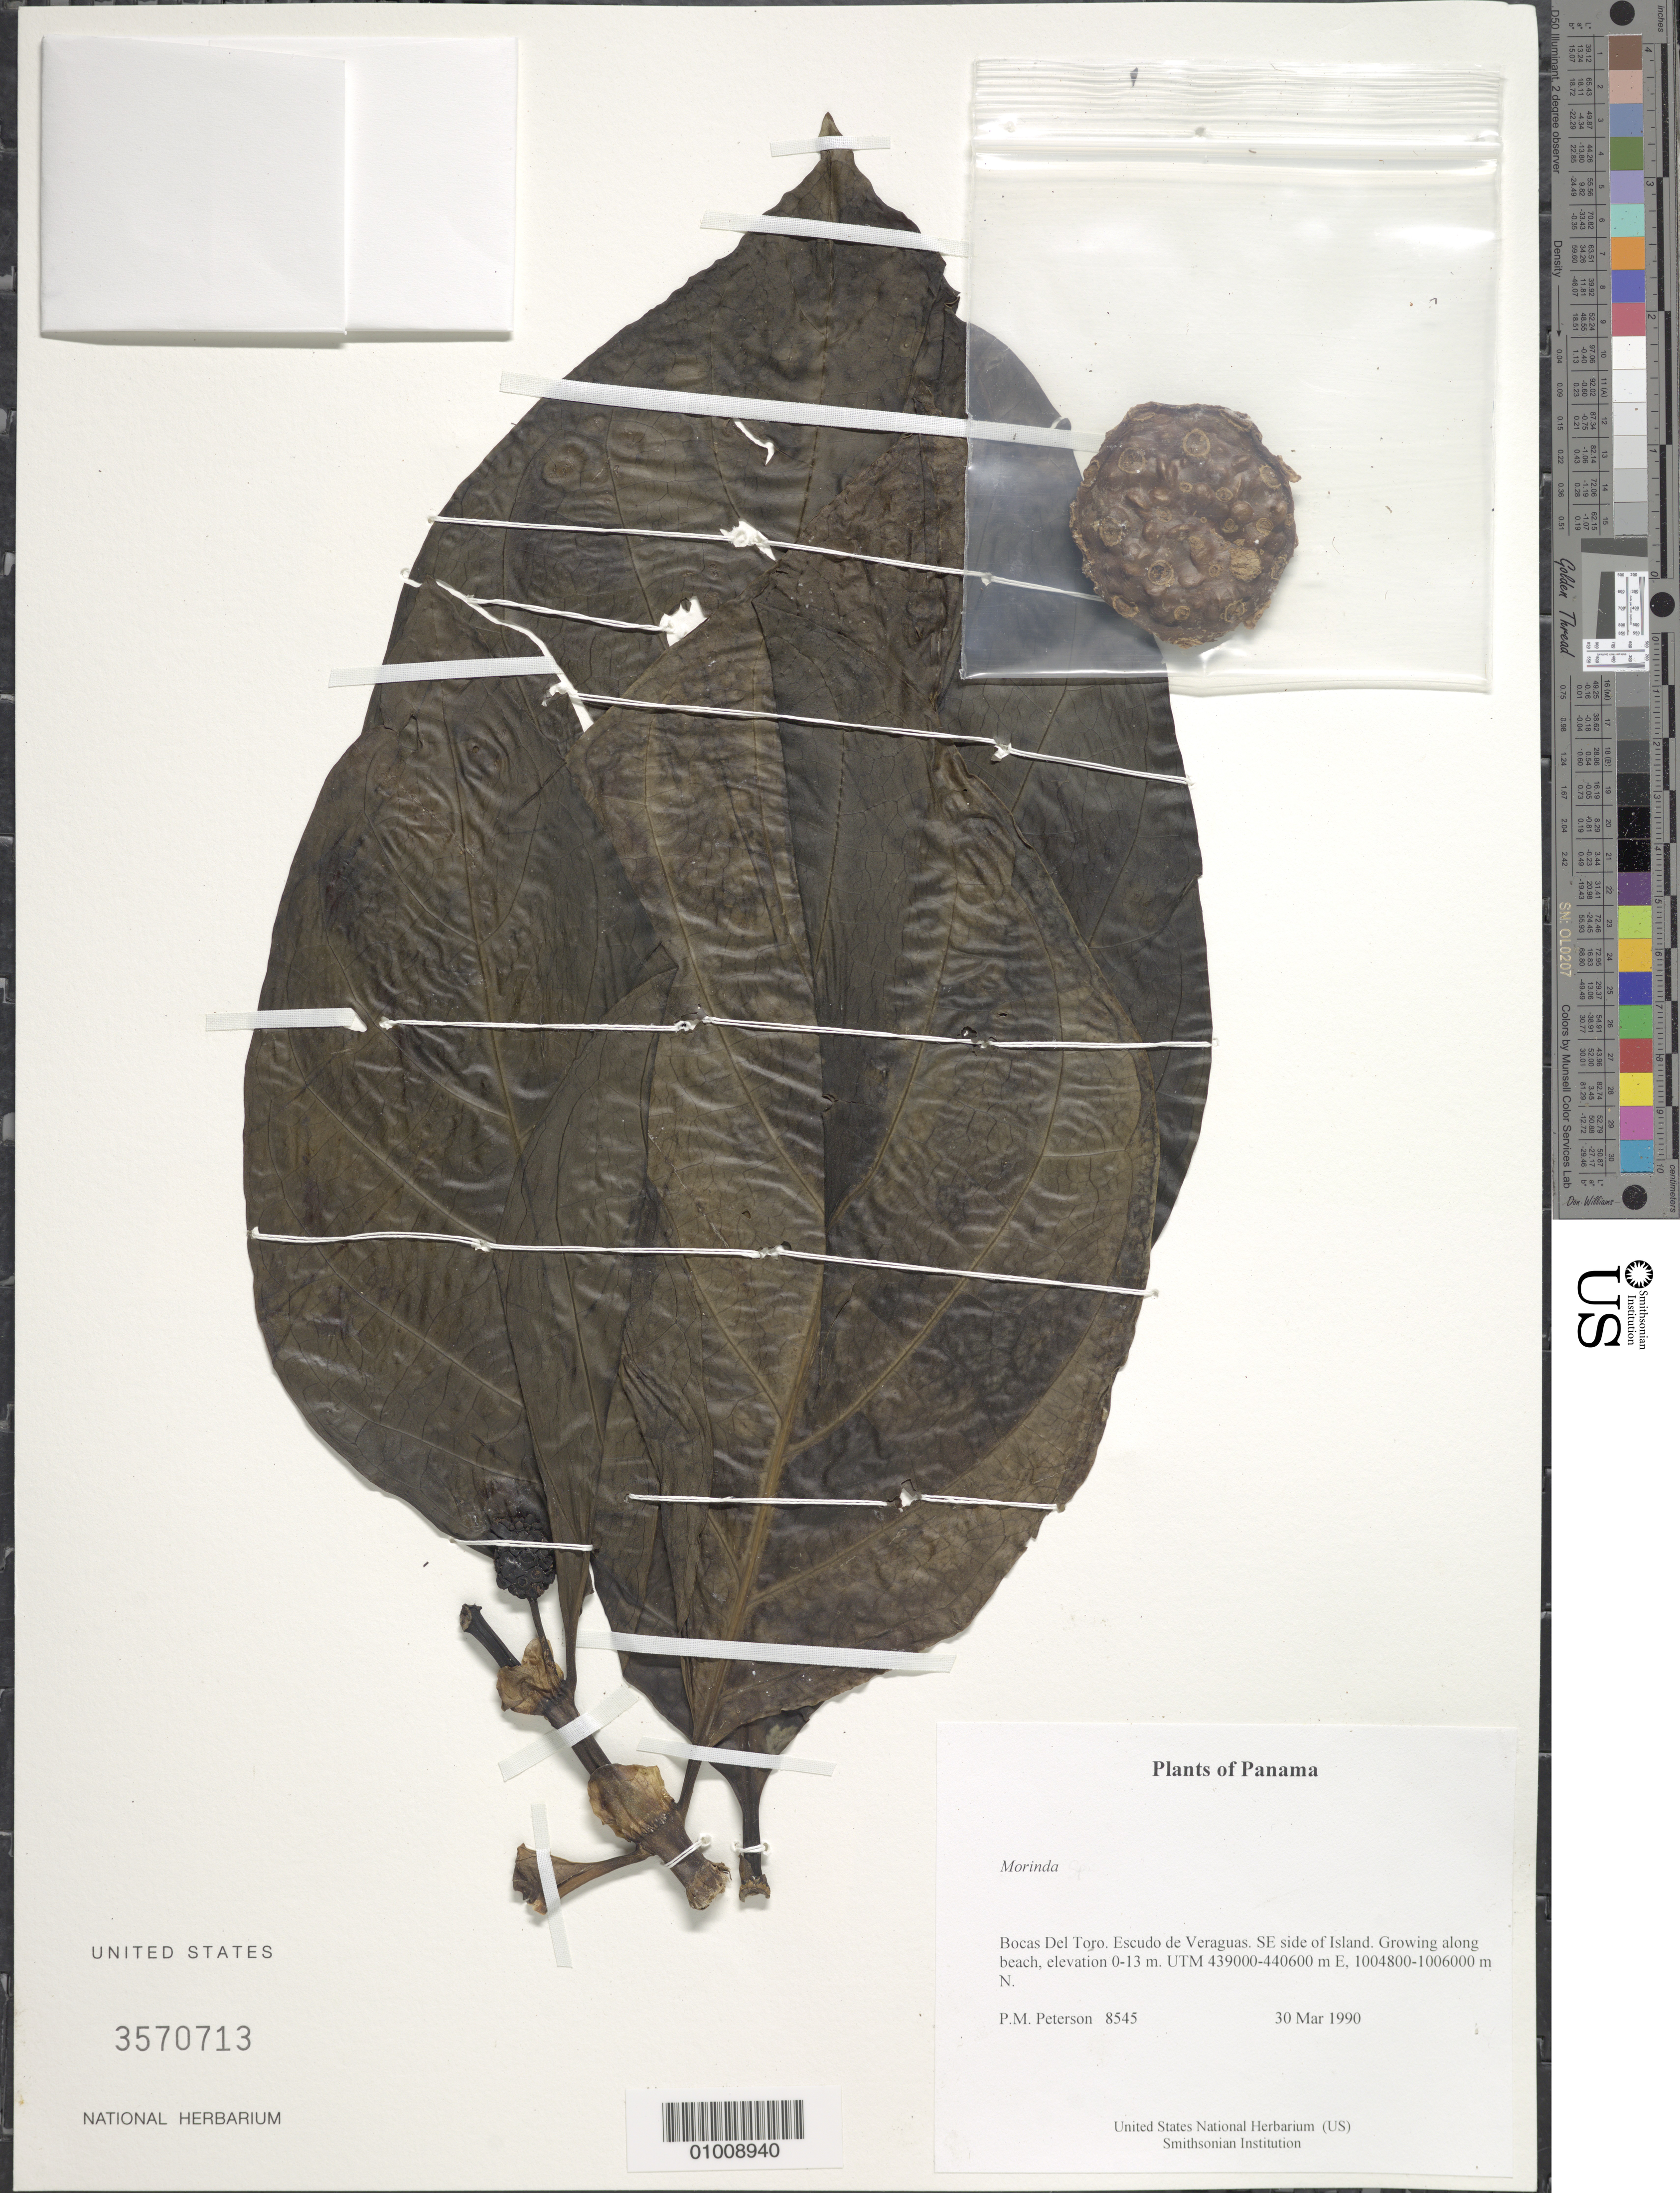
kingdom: Plantae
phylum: Tracheophyta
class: Magnoliopsida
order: Gentianales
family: Rubiaceae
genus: Morinda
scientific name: Morinda sp.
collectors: P. M. Peterson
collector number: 08545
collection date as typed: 30 Mar 1990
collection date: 1990-03-30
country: Panama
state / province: Bocas del Toro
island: Escudo de Veraguas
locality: SE side of Island.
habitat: Growing along beach, elevation 0-13 m. UTM 439000-440600 m E, 1004800-1006000 m N.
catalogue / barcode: US 3570713